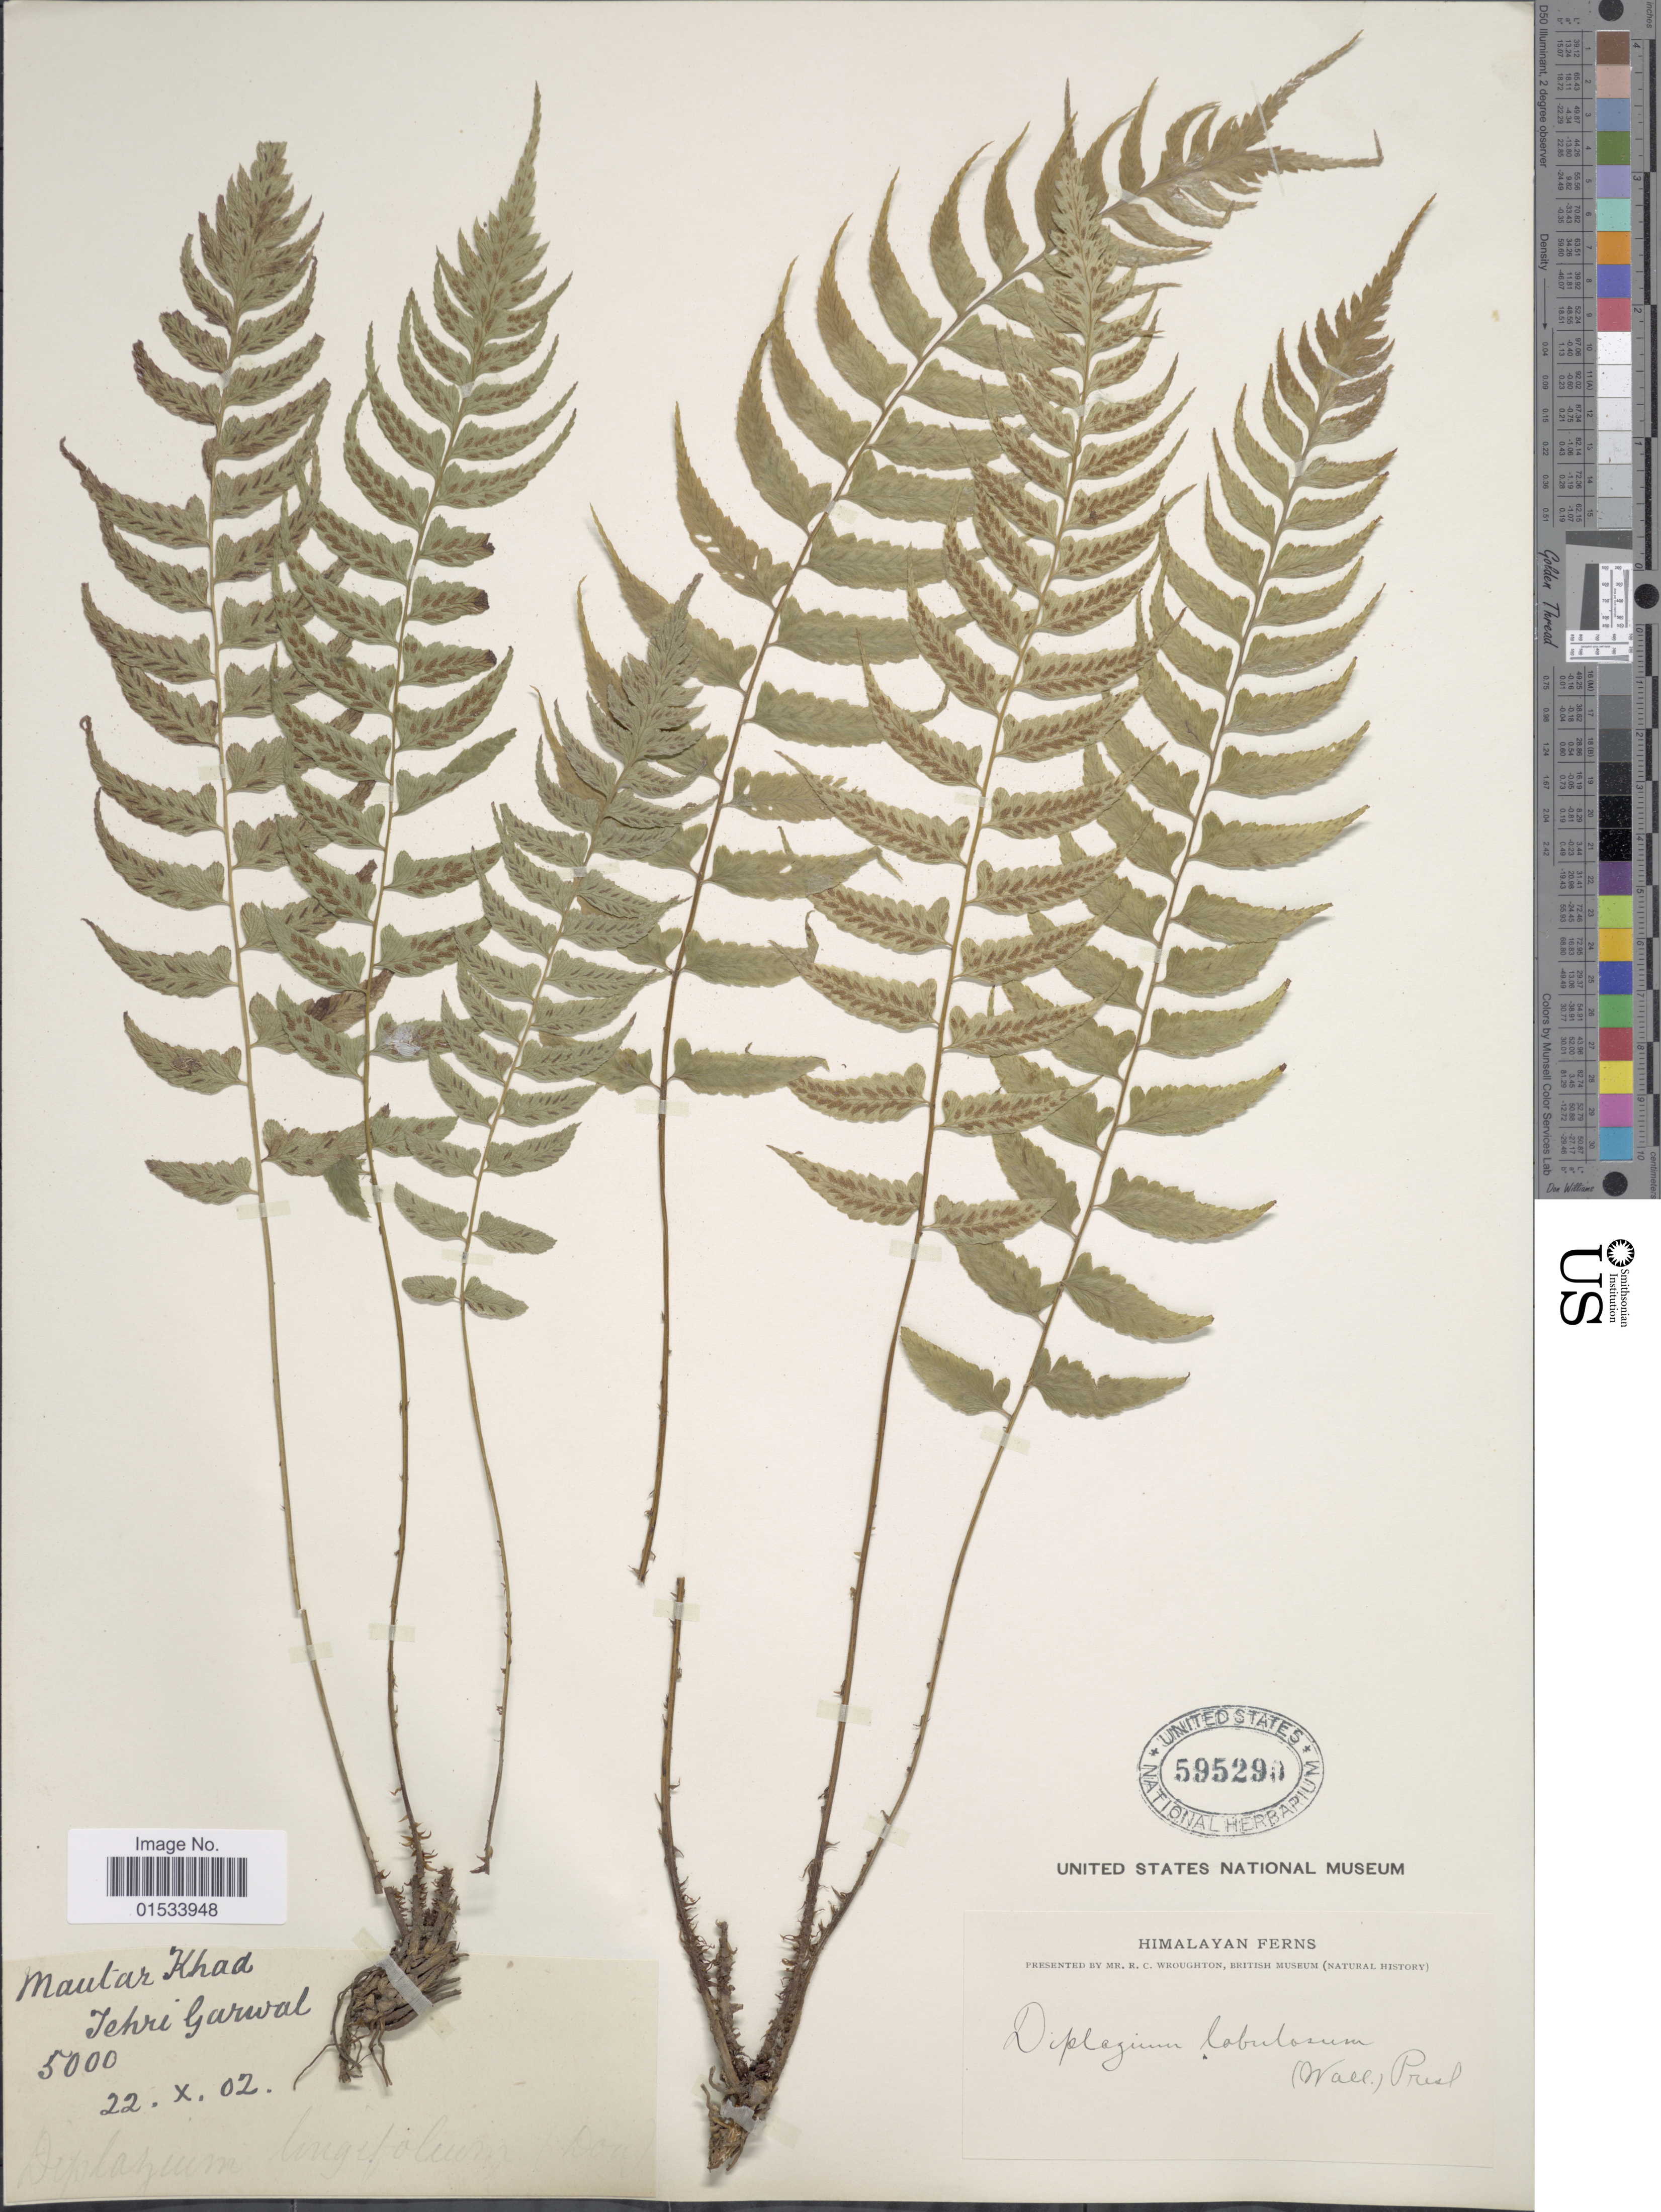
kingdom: Plantae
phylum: Tracheophyta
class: Polypodiopsida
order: Polypodiales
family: Athyriaceae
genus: Diplazium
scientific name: Diplazium lobulosum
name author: Wall. ex Mett.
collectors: R. Wroughton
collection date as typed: Transcribed d/m/y: 22/10/2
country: India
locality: Mautar Khad, Tehri Garwhal, Himalayan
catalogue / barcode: US 595290